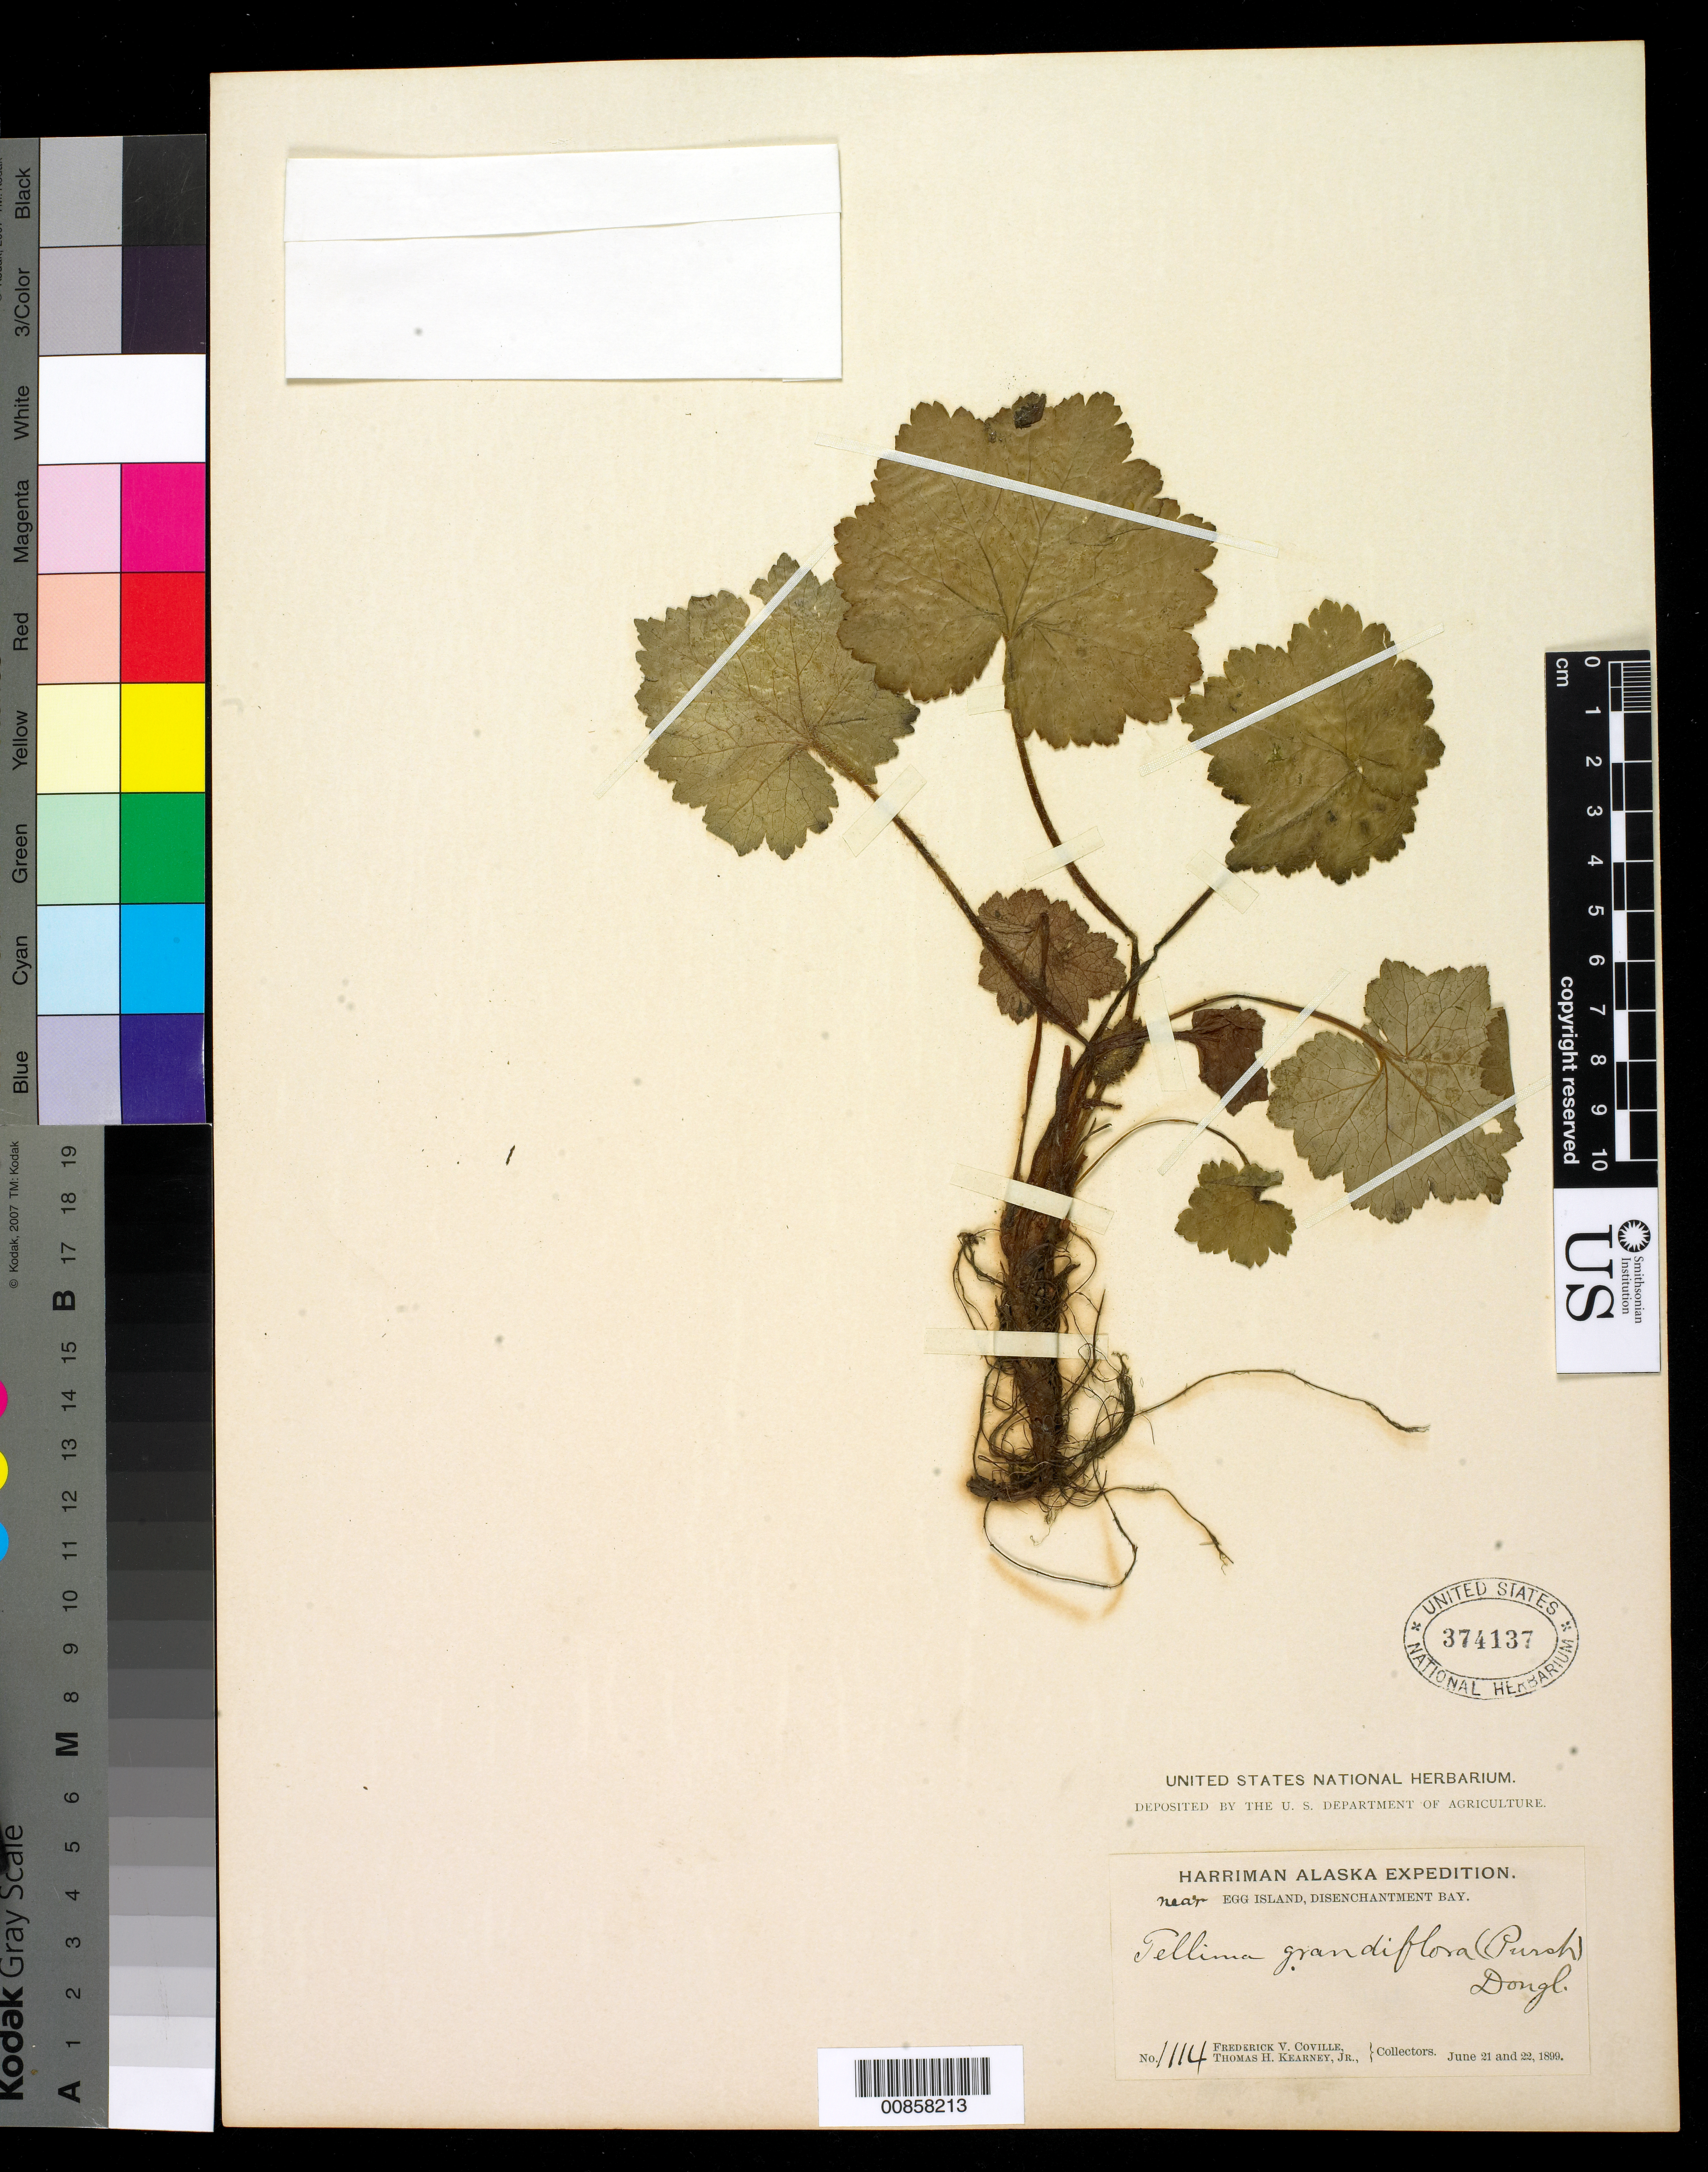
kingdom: Plantae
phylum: Tracheophyta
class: Magnoliopsida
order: Saxifragales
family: Saxifragaceae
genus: Tellima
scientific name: Tellima grandiflora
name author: (Pursh) Douglas ex Lindl.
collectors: F. V. Coville & T. H. Kearney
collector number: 1114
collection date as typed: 21 Jun 1899 to 22 Jun 1899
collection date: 1899-06-21/1899-06-22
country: United States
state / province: Alaska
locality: Egg Island, Disenchantment Bay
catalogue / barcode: US 374137